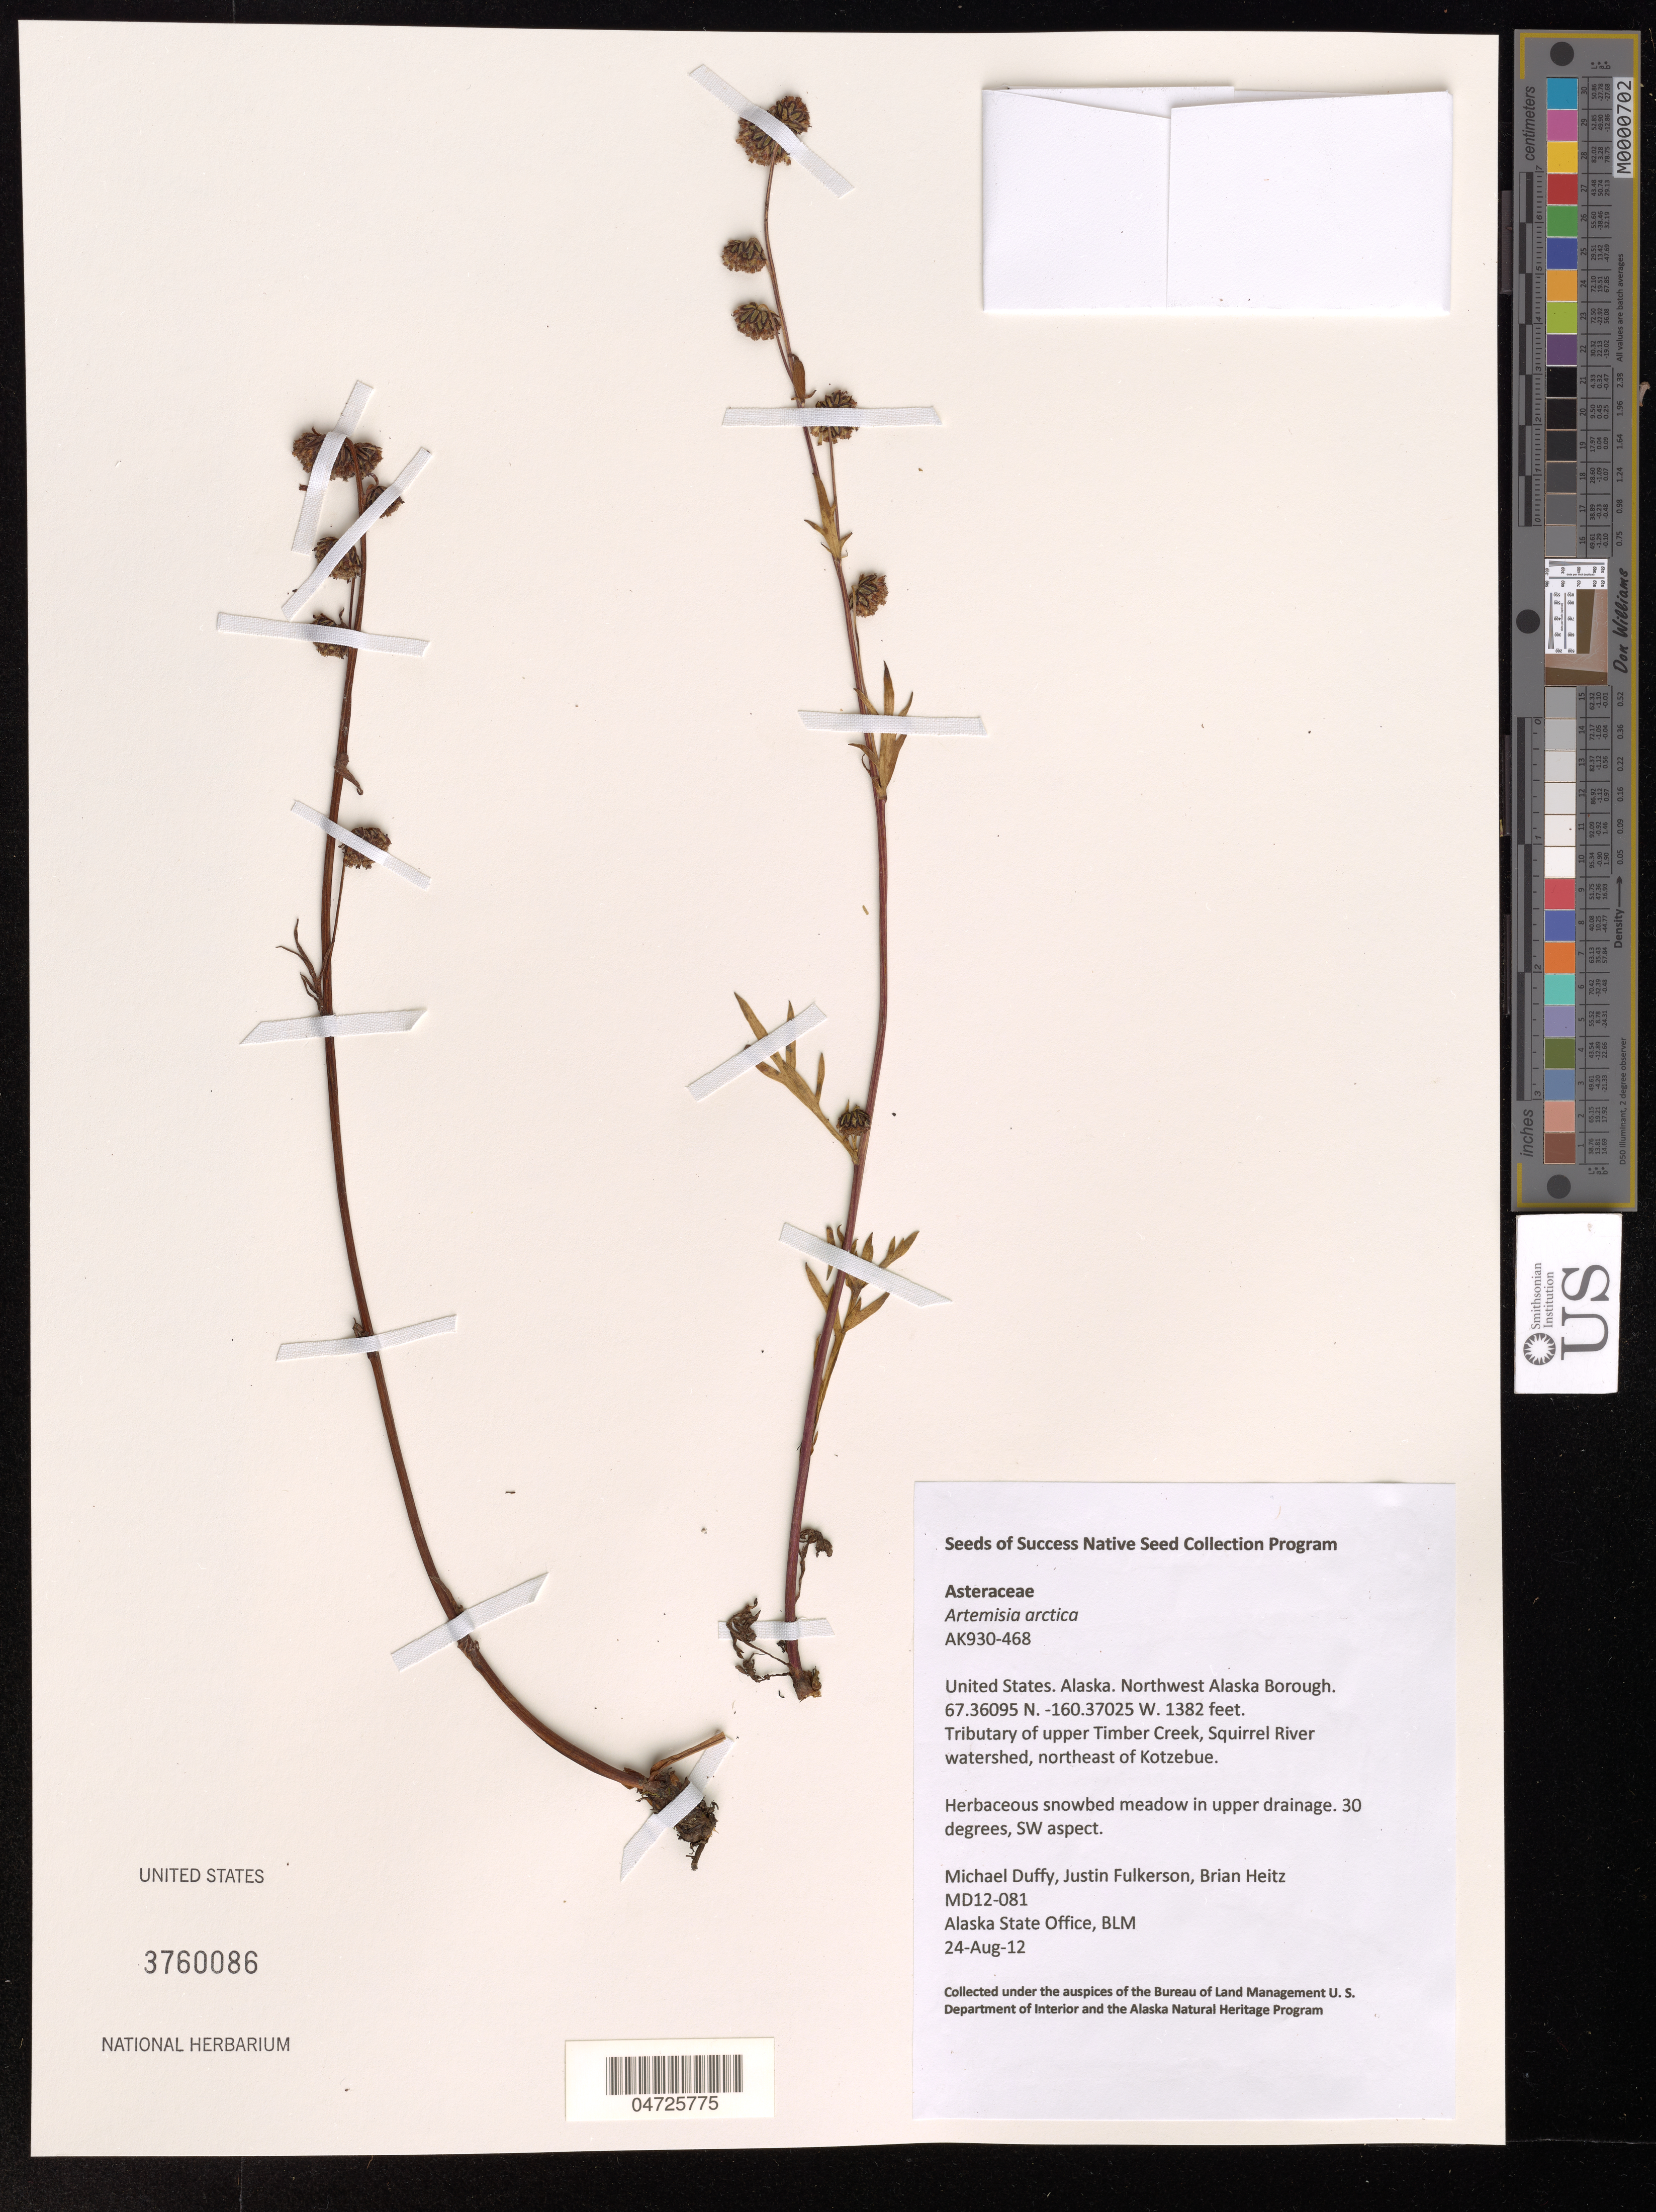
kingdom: Plantae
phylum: Tracheophyta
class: Magnoliopsida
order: Asterales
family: Asteraceae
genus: Artemisia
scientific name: Artemisia arctica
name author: Less.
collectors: M. Duffy, J. Fulkerson & B. Heitz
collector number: MD12-081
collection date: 2012-08-24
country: United States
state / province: Alaska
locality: Northwest Alaska Borough. Tributary of upper Timber Creek, Squirrel River watershed, northeast of Kotzebue. 30 degrees, SW aspect.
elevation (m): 421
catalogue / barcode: US 3760086